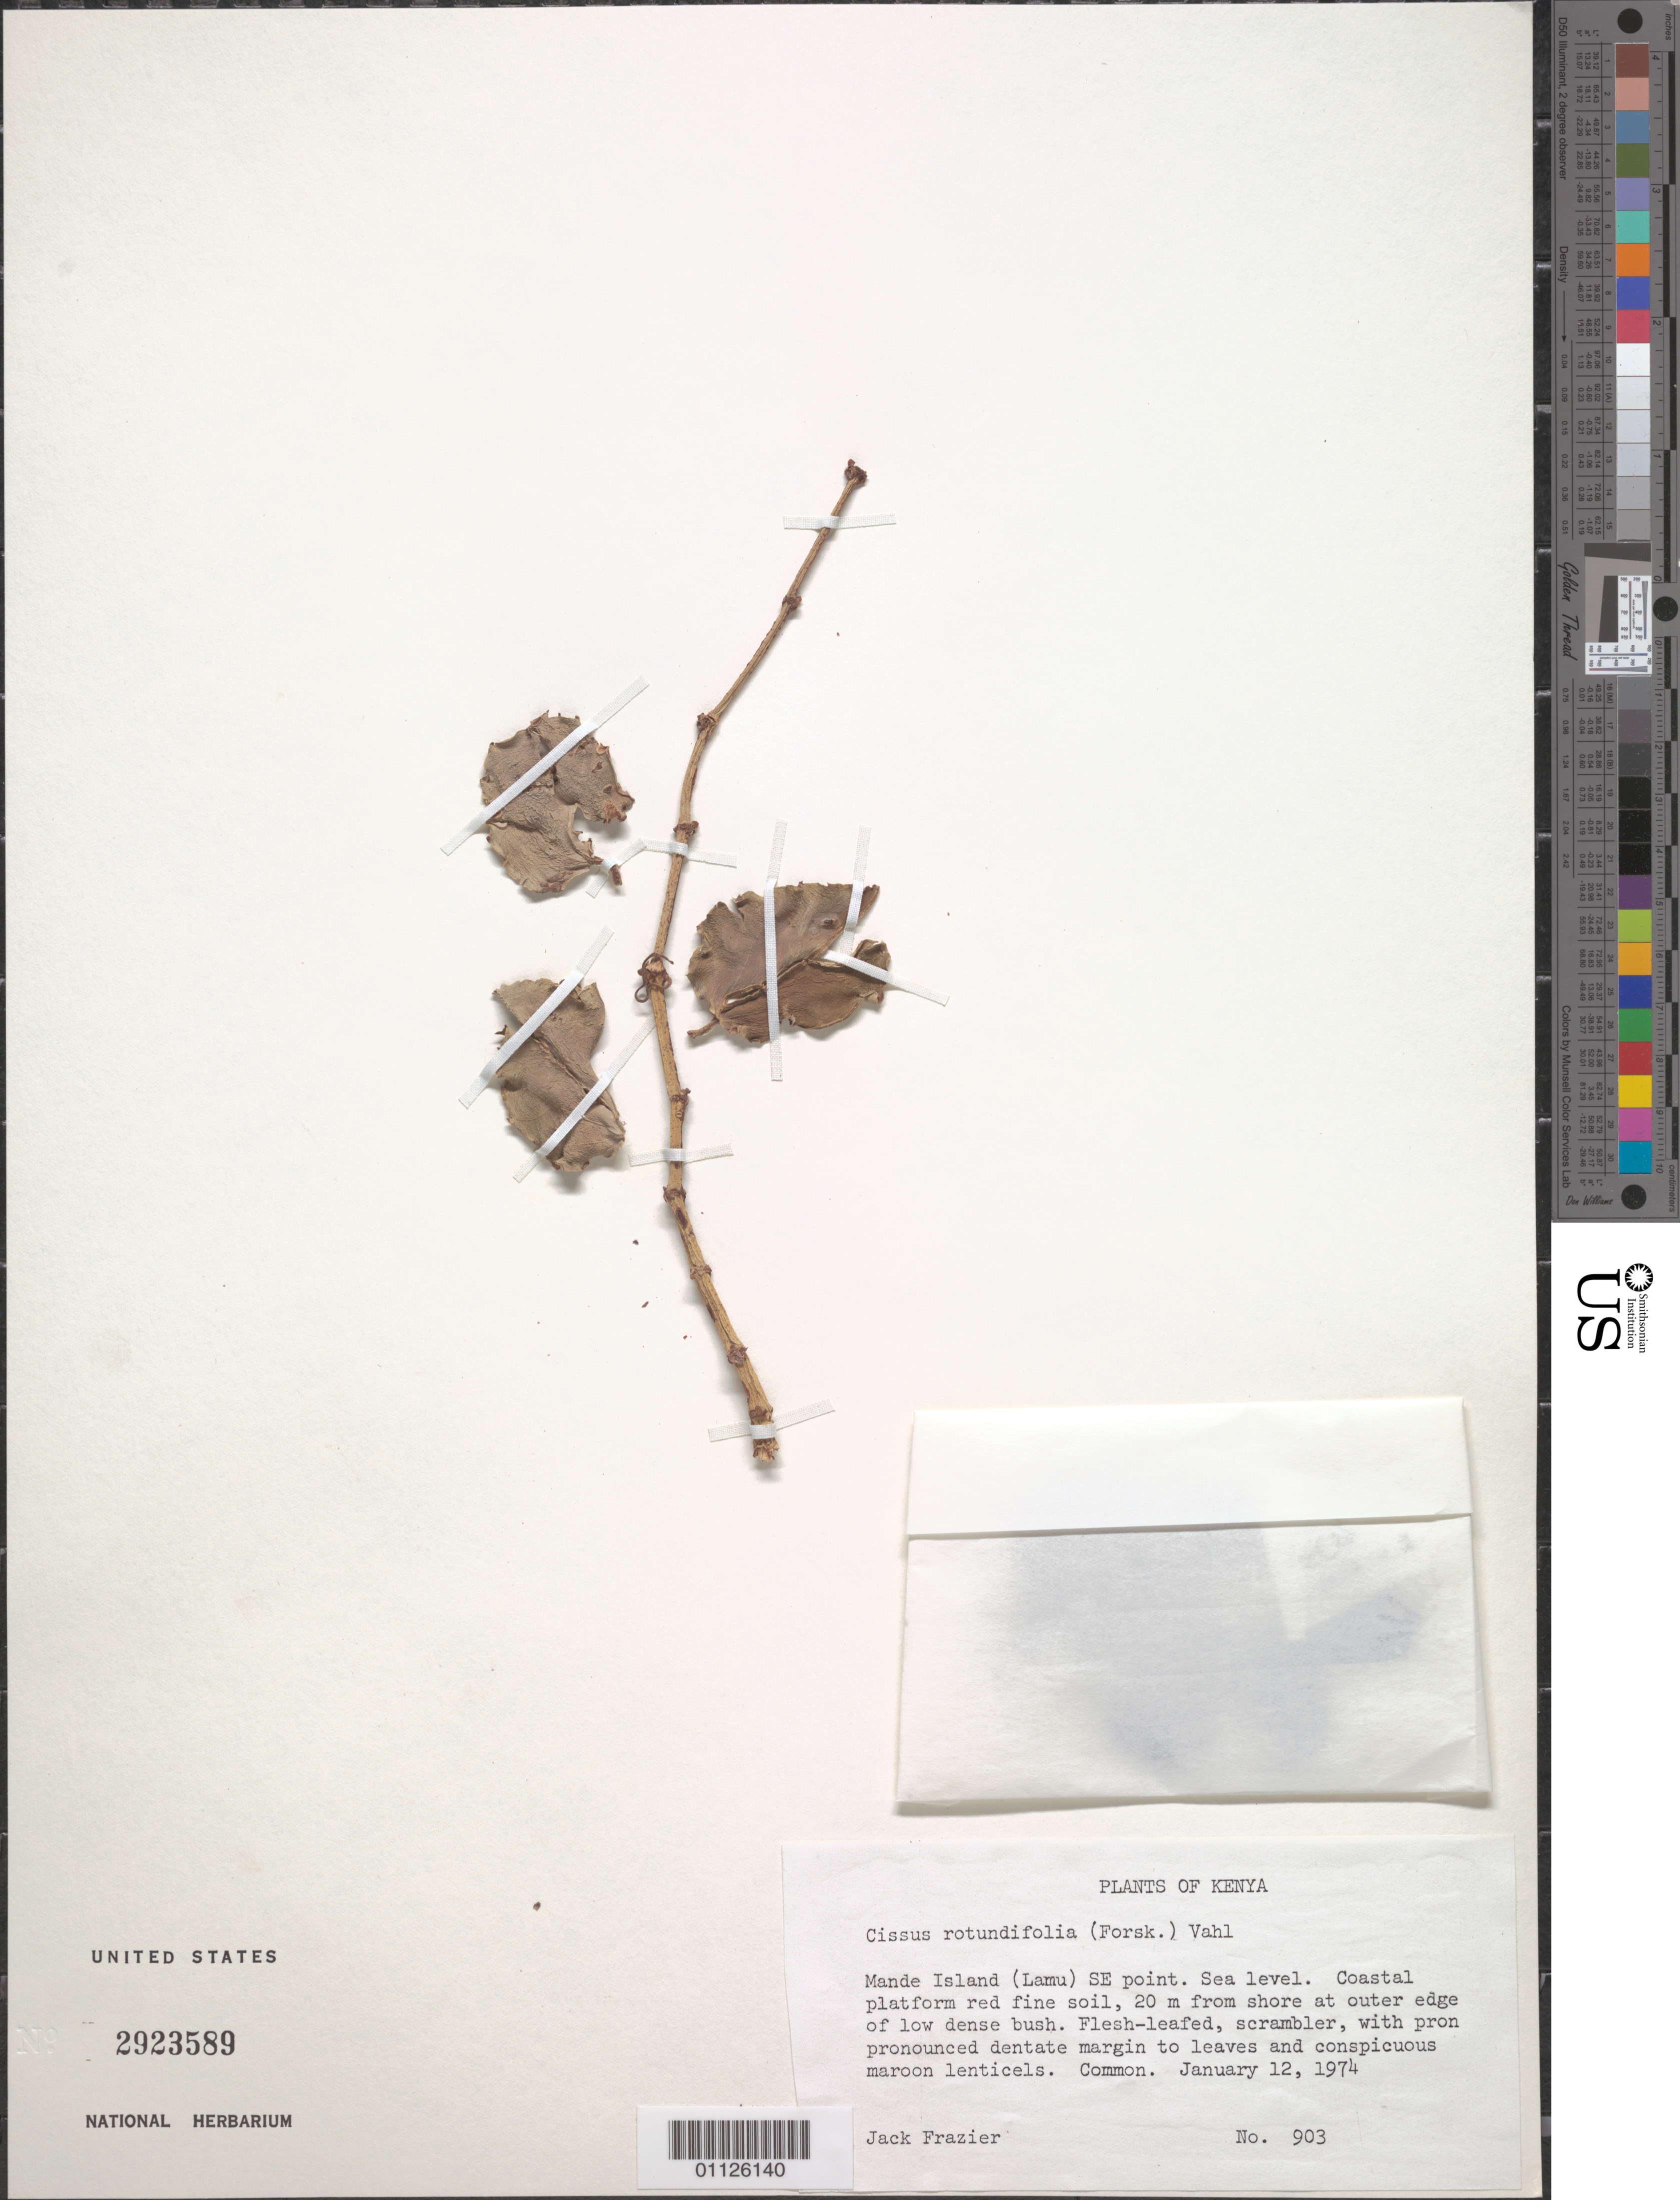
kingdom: Plantae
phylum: Tracheophyta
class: Magnoliopsida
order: Vitales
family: Vitaceae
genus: Cissus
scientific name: Cissus rotundifolia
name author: (Forssk.) Vahl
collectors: J. Frazier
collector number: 903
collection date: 1974-01-12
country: Kenya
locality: Mande Island (Lamu) SE point.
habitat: Coastal platform red fine soil. Common.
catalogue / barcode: US 2923589